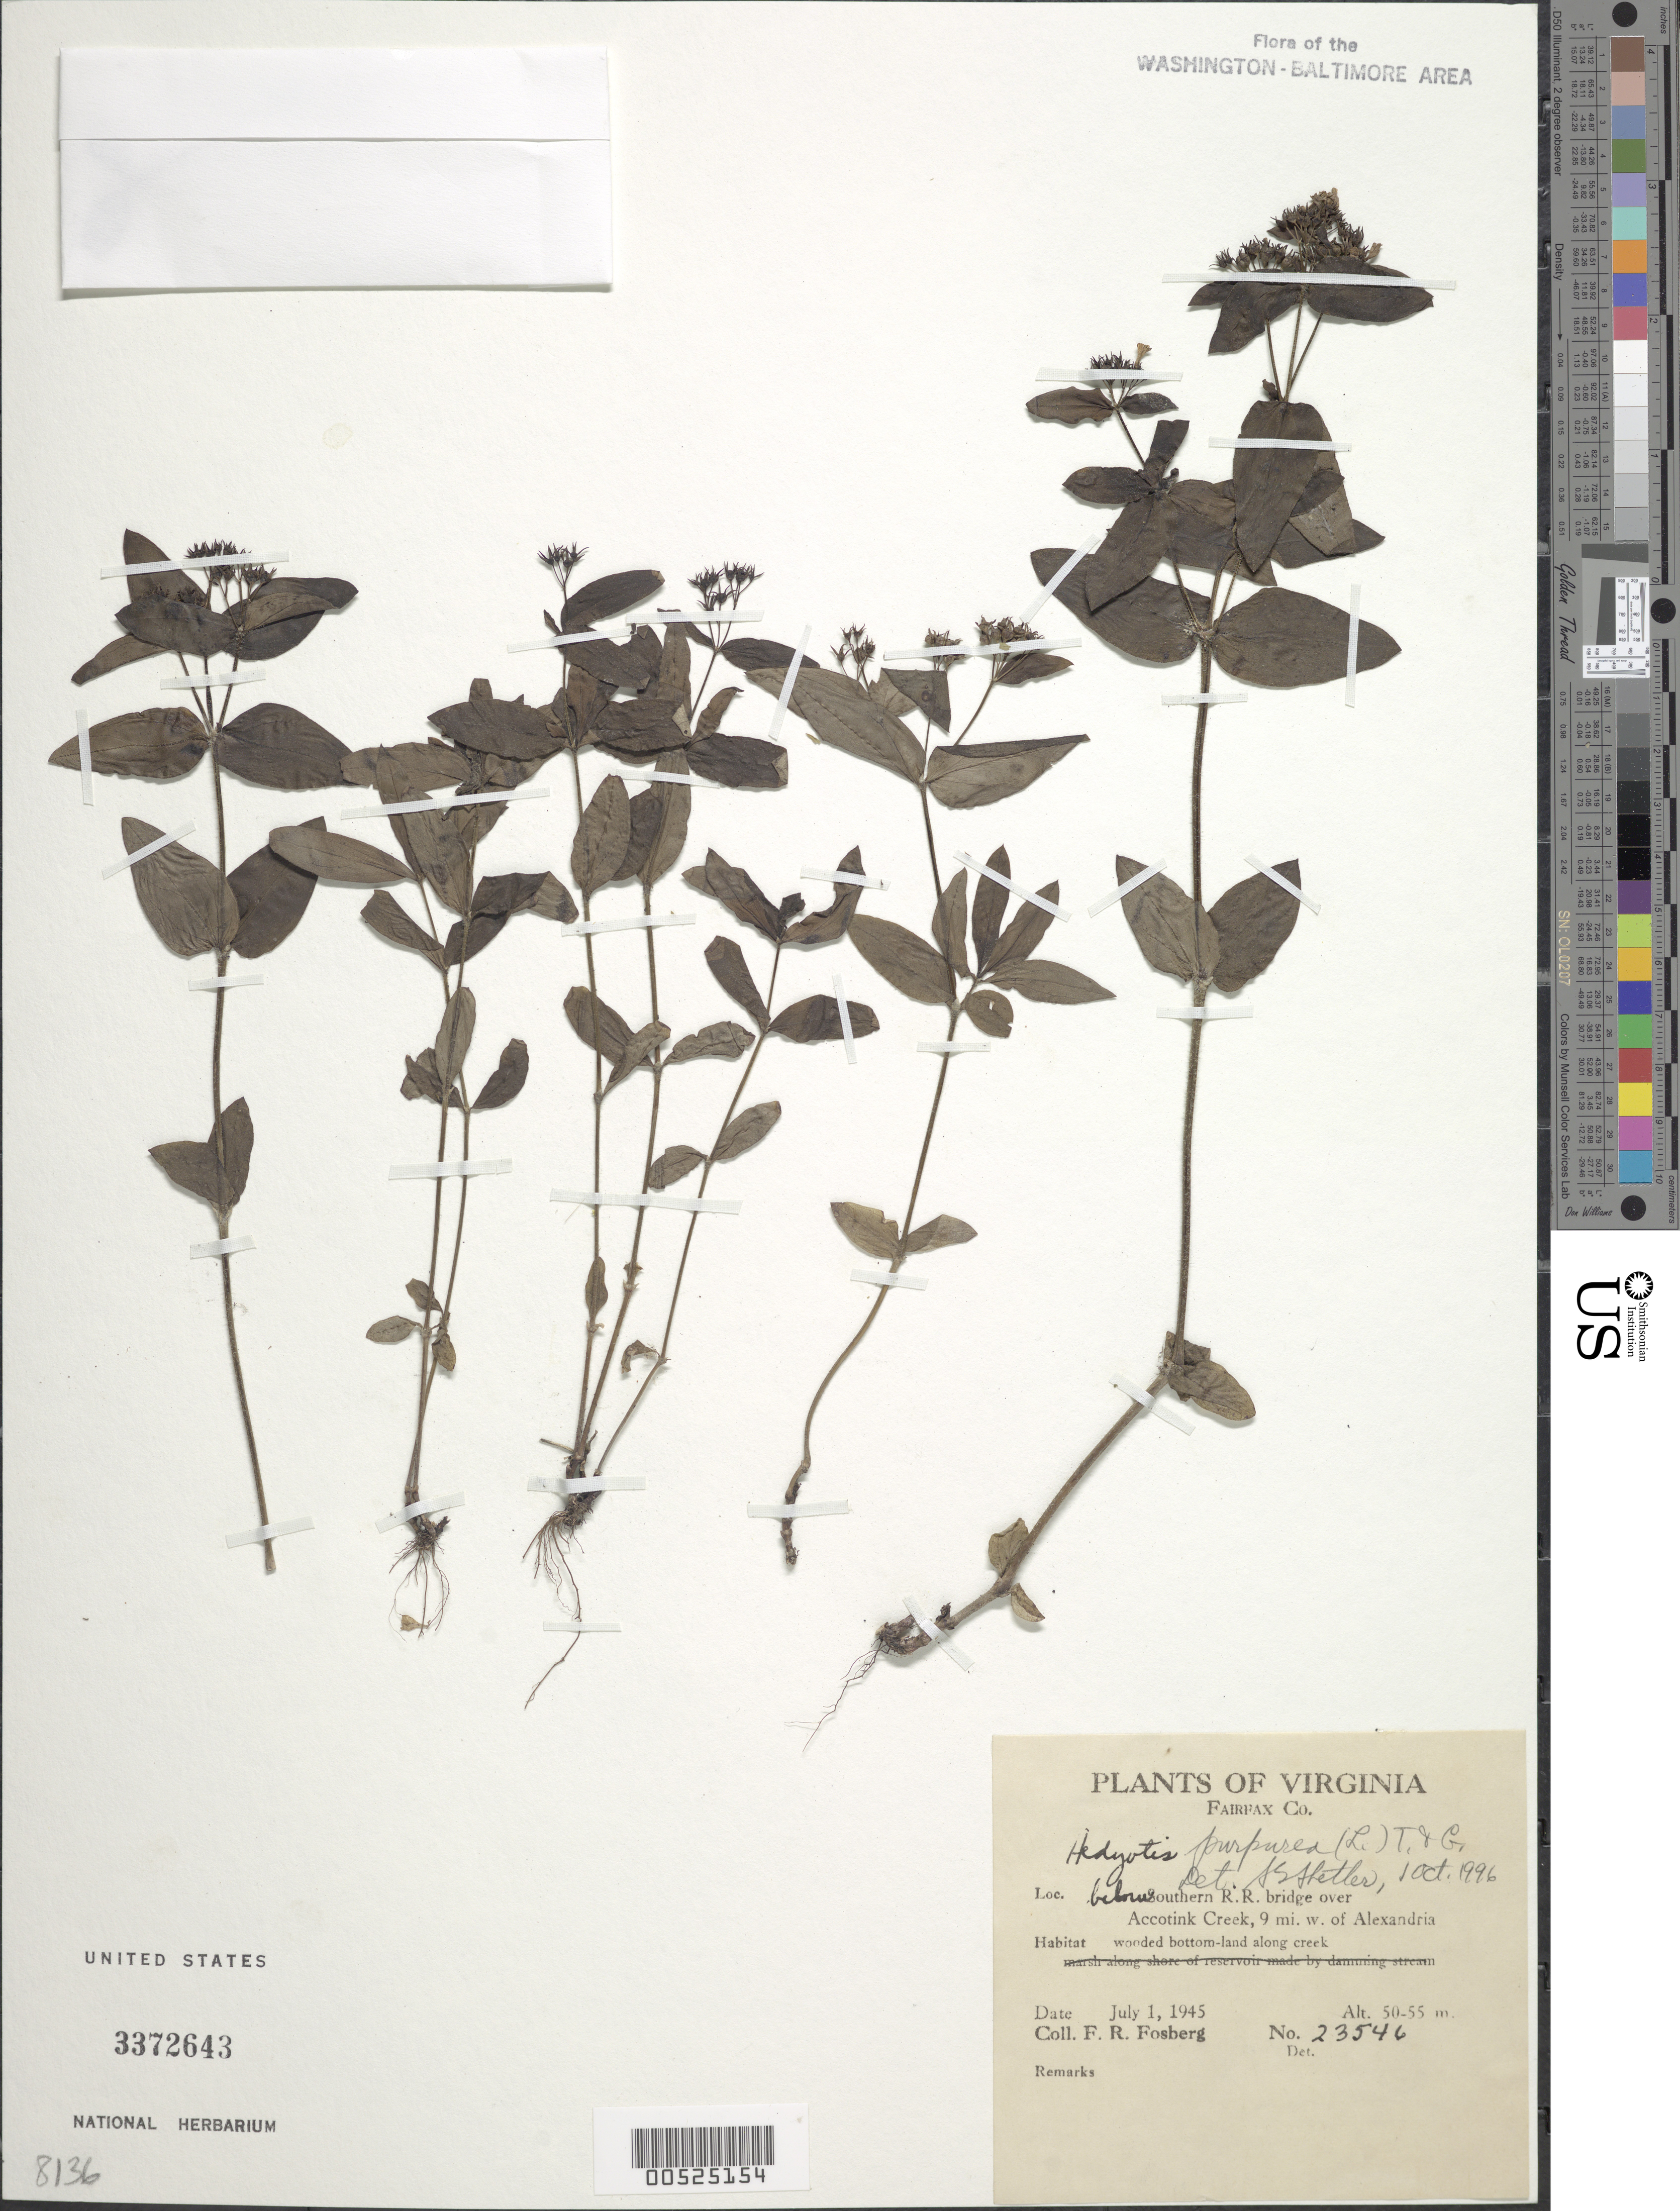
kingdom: Plantae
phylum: Tracheophyta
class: Magnoliopsida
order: Gentianales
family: Rubiaceae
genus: Houstonia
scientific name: Houstonia purpurea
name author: L.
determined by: Shetler, Stanwyn G., (US), NMNH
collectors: F. R. Fosberg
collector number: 23546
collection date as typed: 01 Jul 1945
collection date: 1945-07-01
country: United States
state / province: Virginia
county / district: Fairfax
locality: Below Southern R.R. Bridge over Accotink Creek, 9 mi. W of Alexandria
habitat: Wooded bottomland along creek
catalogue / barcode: US 3372643